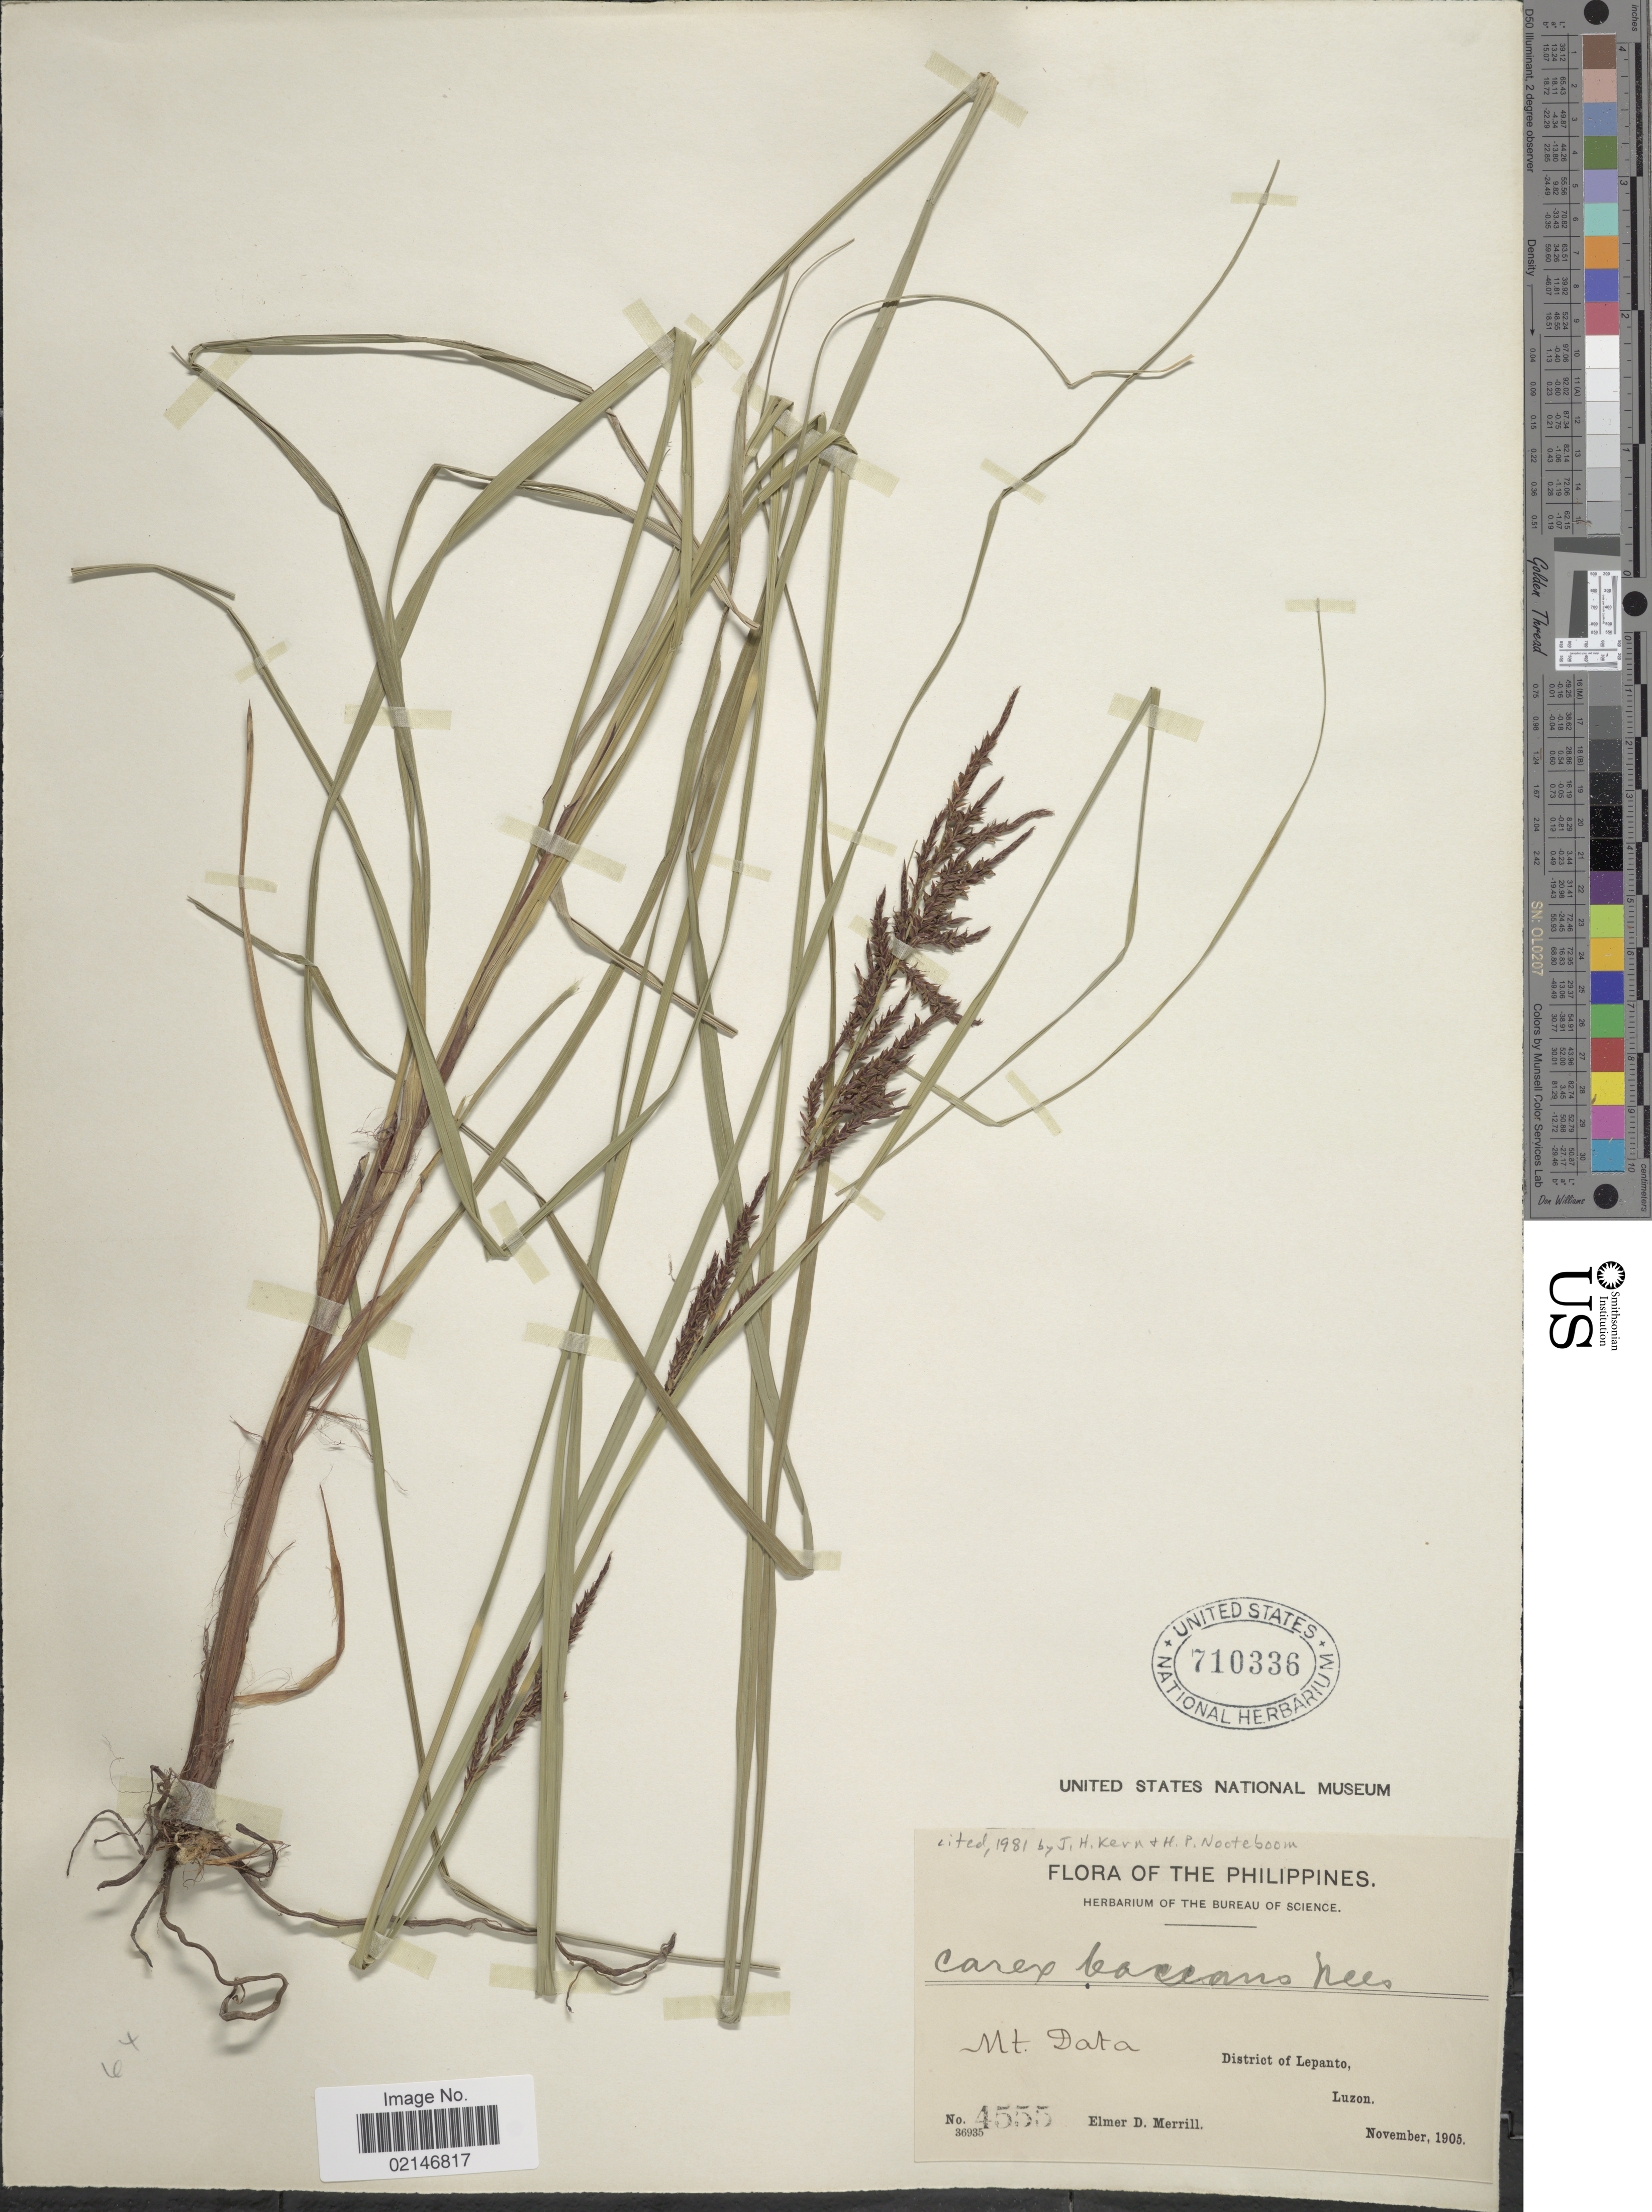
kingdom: Plantae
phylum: Tracheophyta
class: Liliopsida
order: Poales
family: Cyperaceae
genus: Carex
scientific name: Carex baccans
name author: Nees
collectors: E. D. Merrill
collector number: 4555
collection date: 1905-11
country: Philippines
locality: Mt. Data, District of Lepanto, Luzon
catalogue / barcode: US 710336